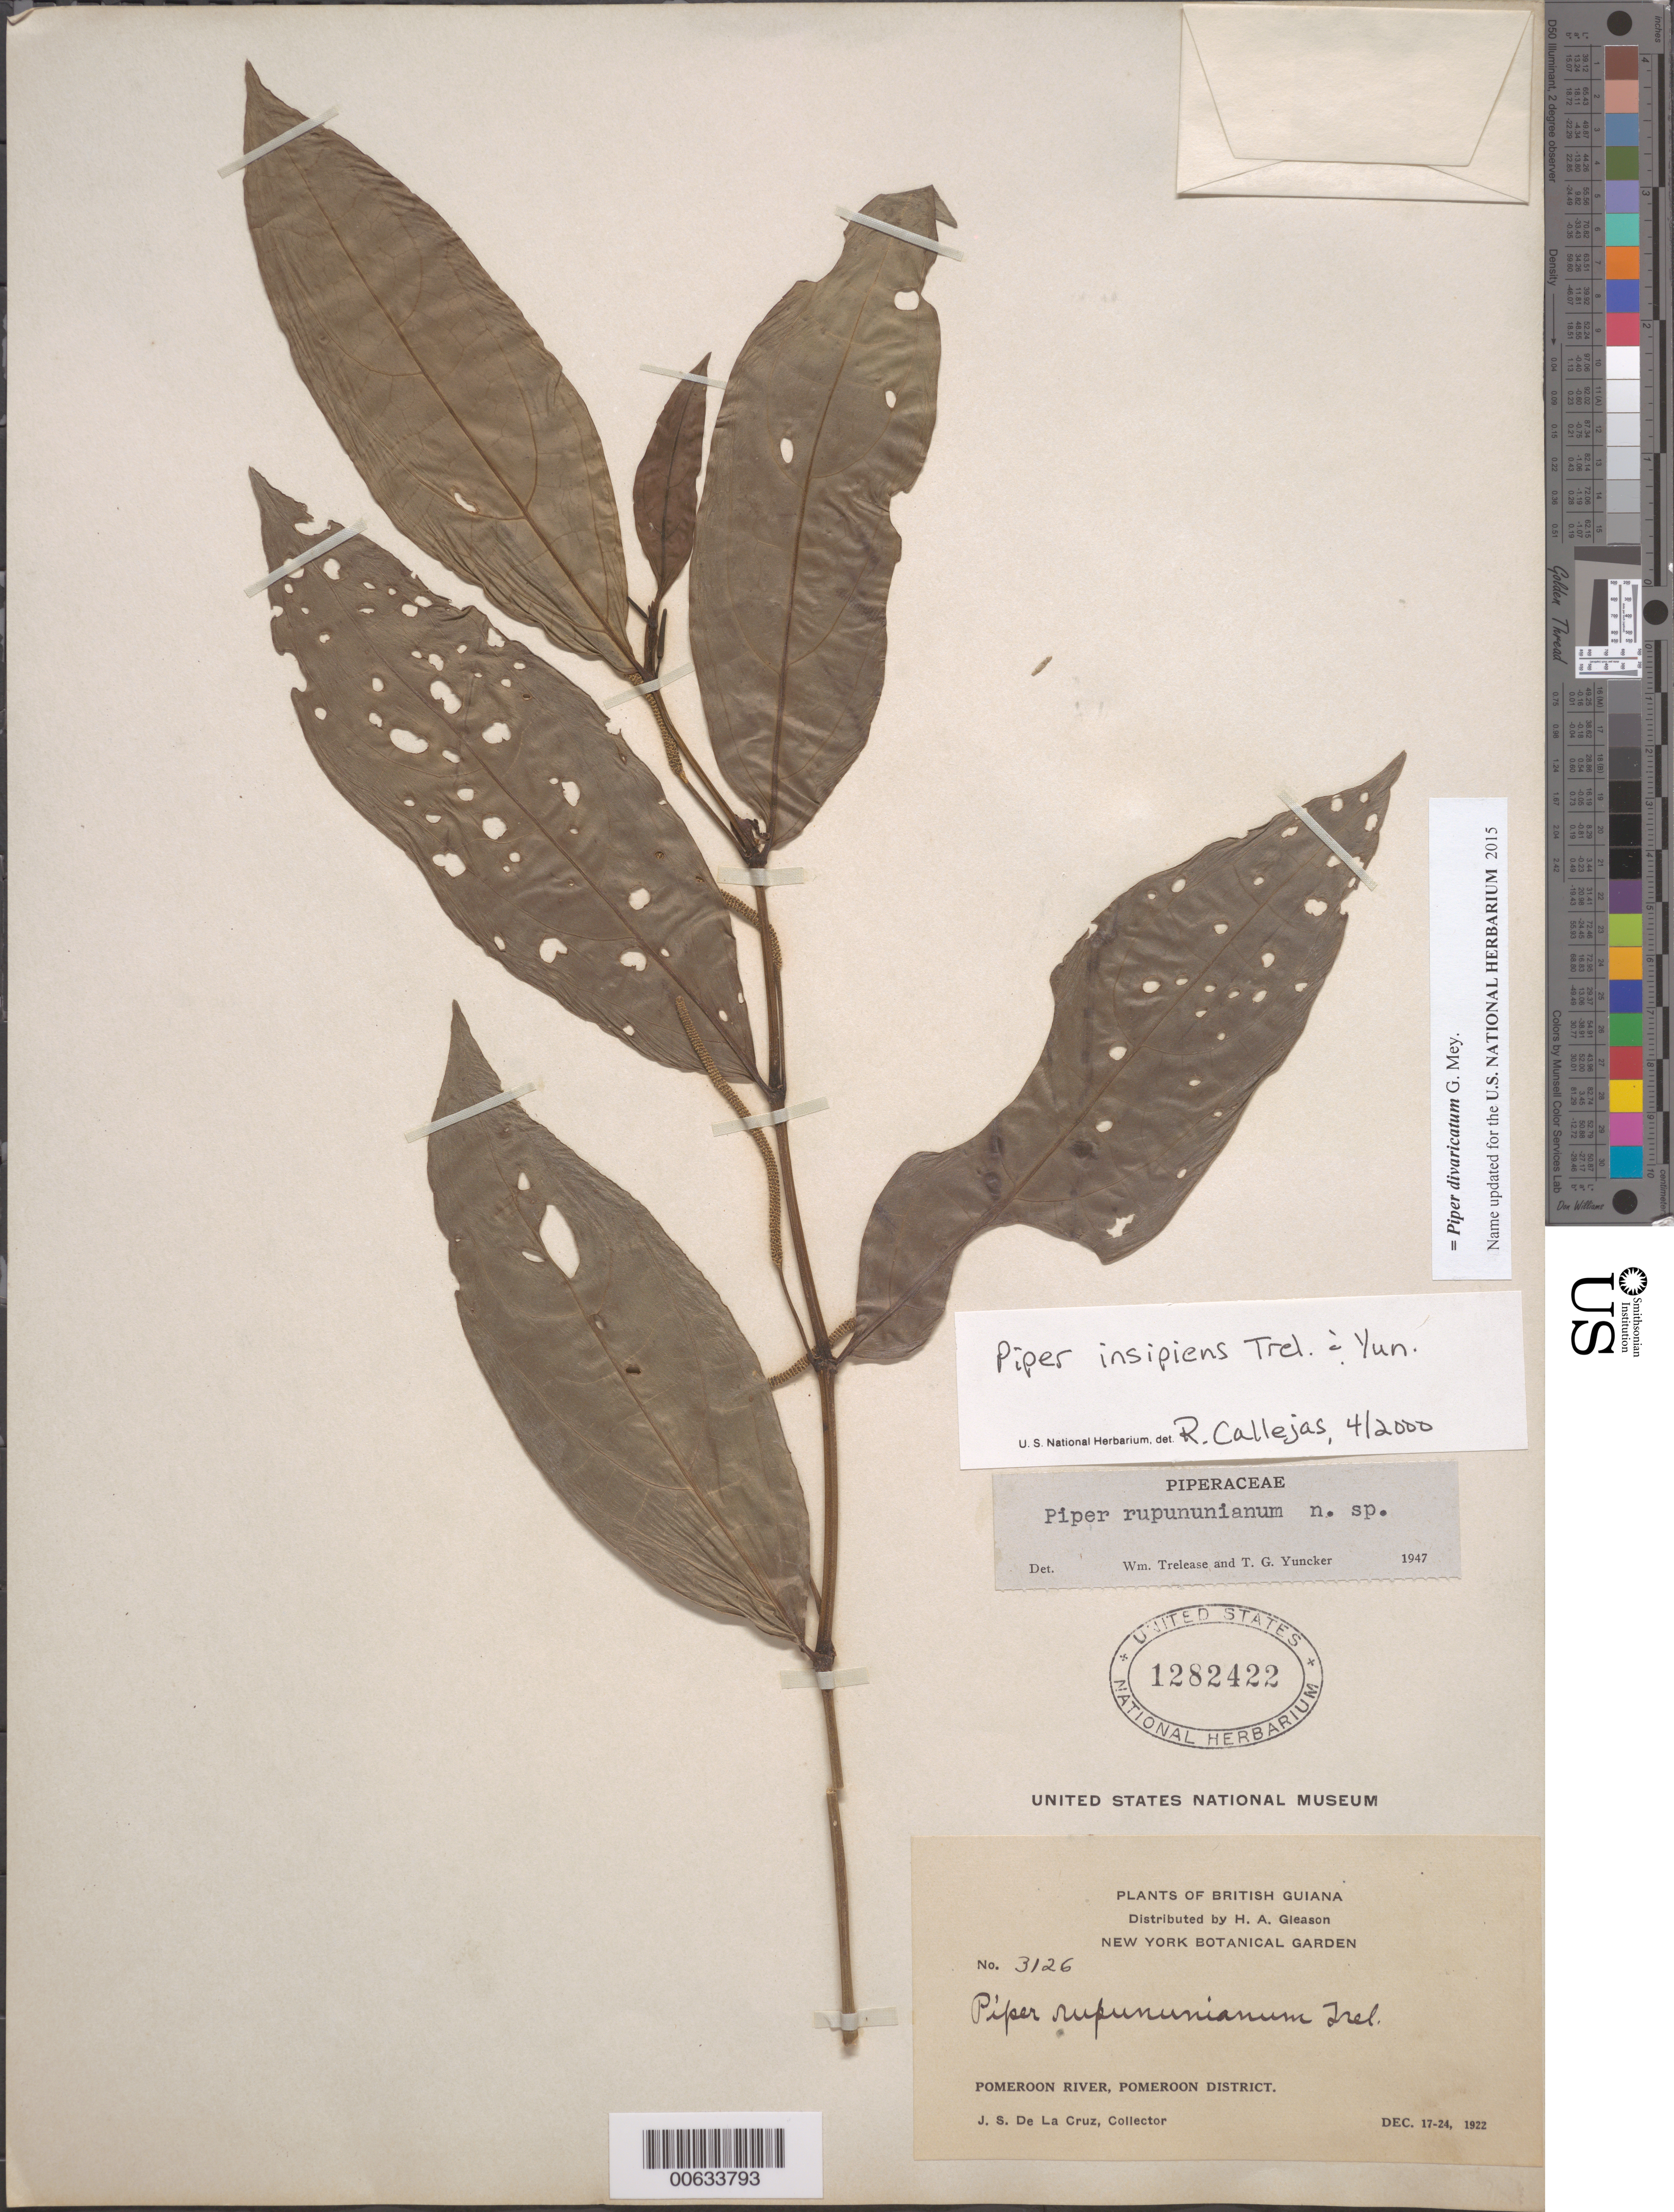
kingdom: Plantae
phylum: Tracheophyta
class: Magnoliopsida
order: Piperales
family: Piperaceae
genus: Piper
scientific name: Piper insipiens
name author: Trel. & Yunck.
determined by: Callejas, Ricardo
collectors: J. S. de la Cruz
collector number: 3126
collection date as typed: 17-Dec-22 to 24-Dec-22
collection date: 1922-12-17/1922-12-24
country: Guyana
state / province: Pomeroon-Supenaam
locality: Pomeroon R.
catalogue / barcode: US 1282422